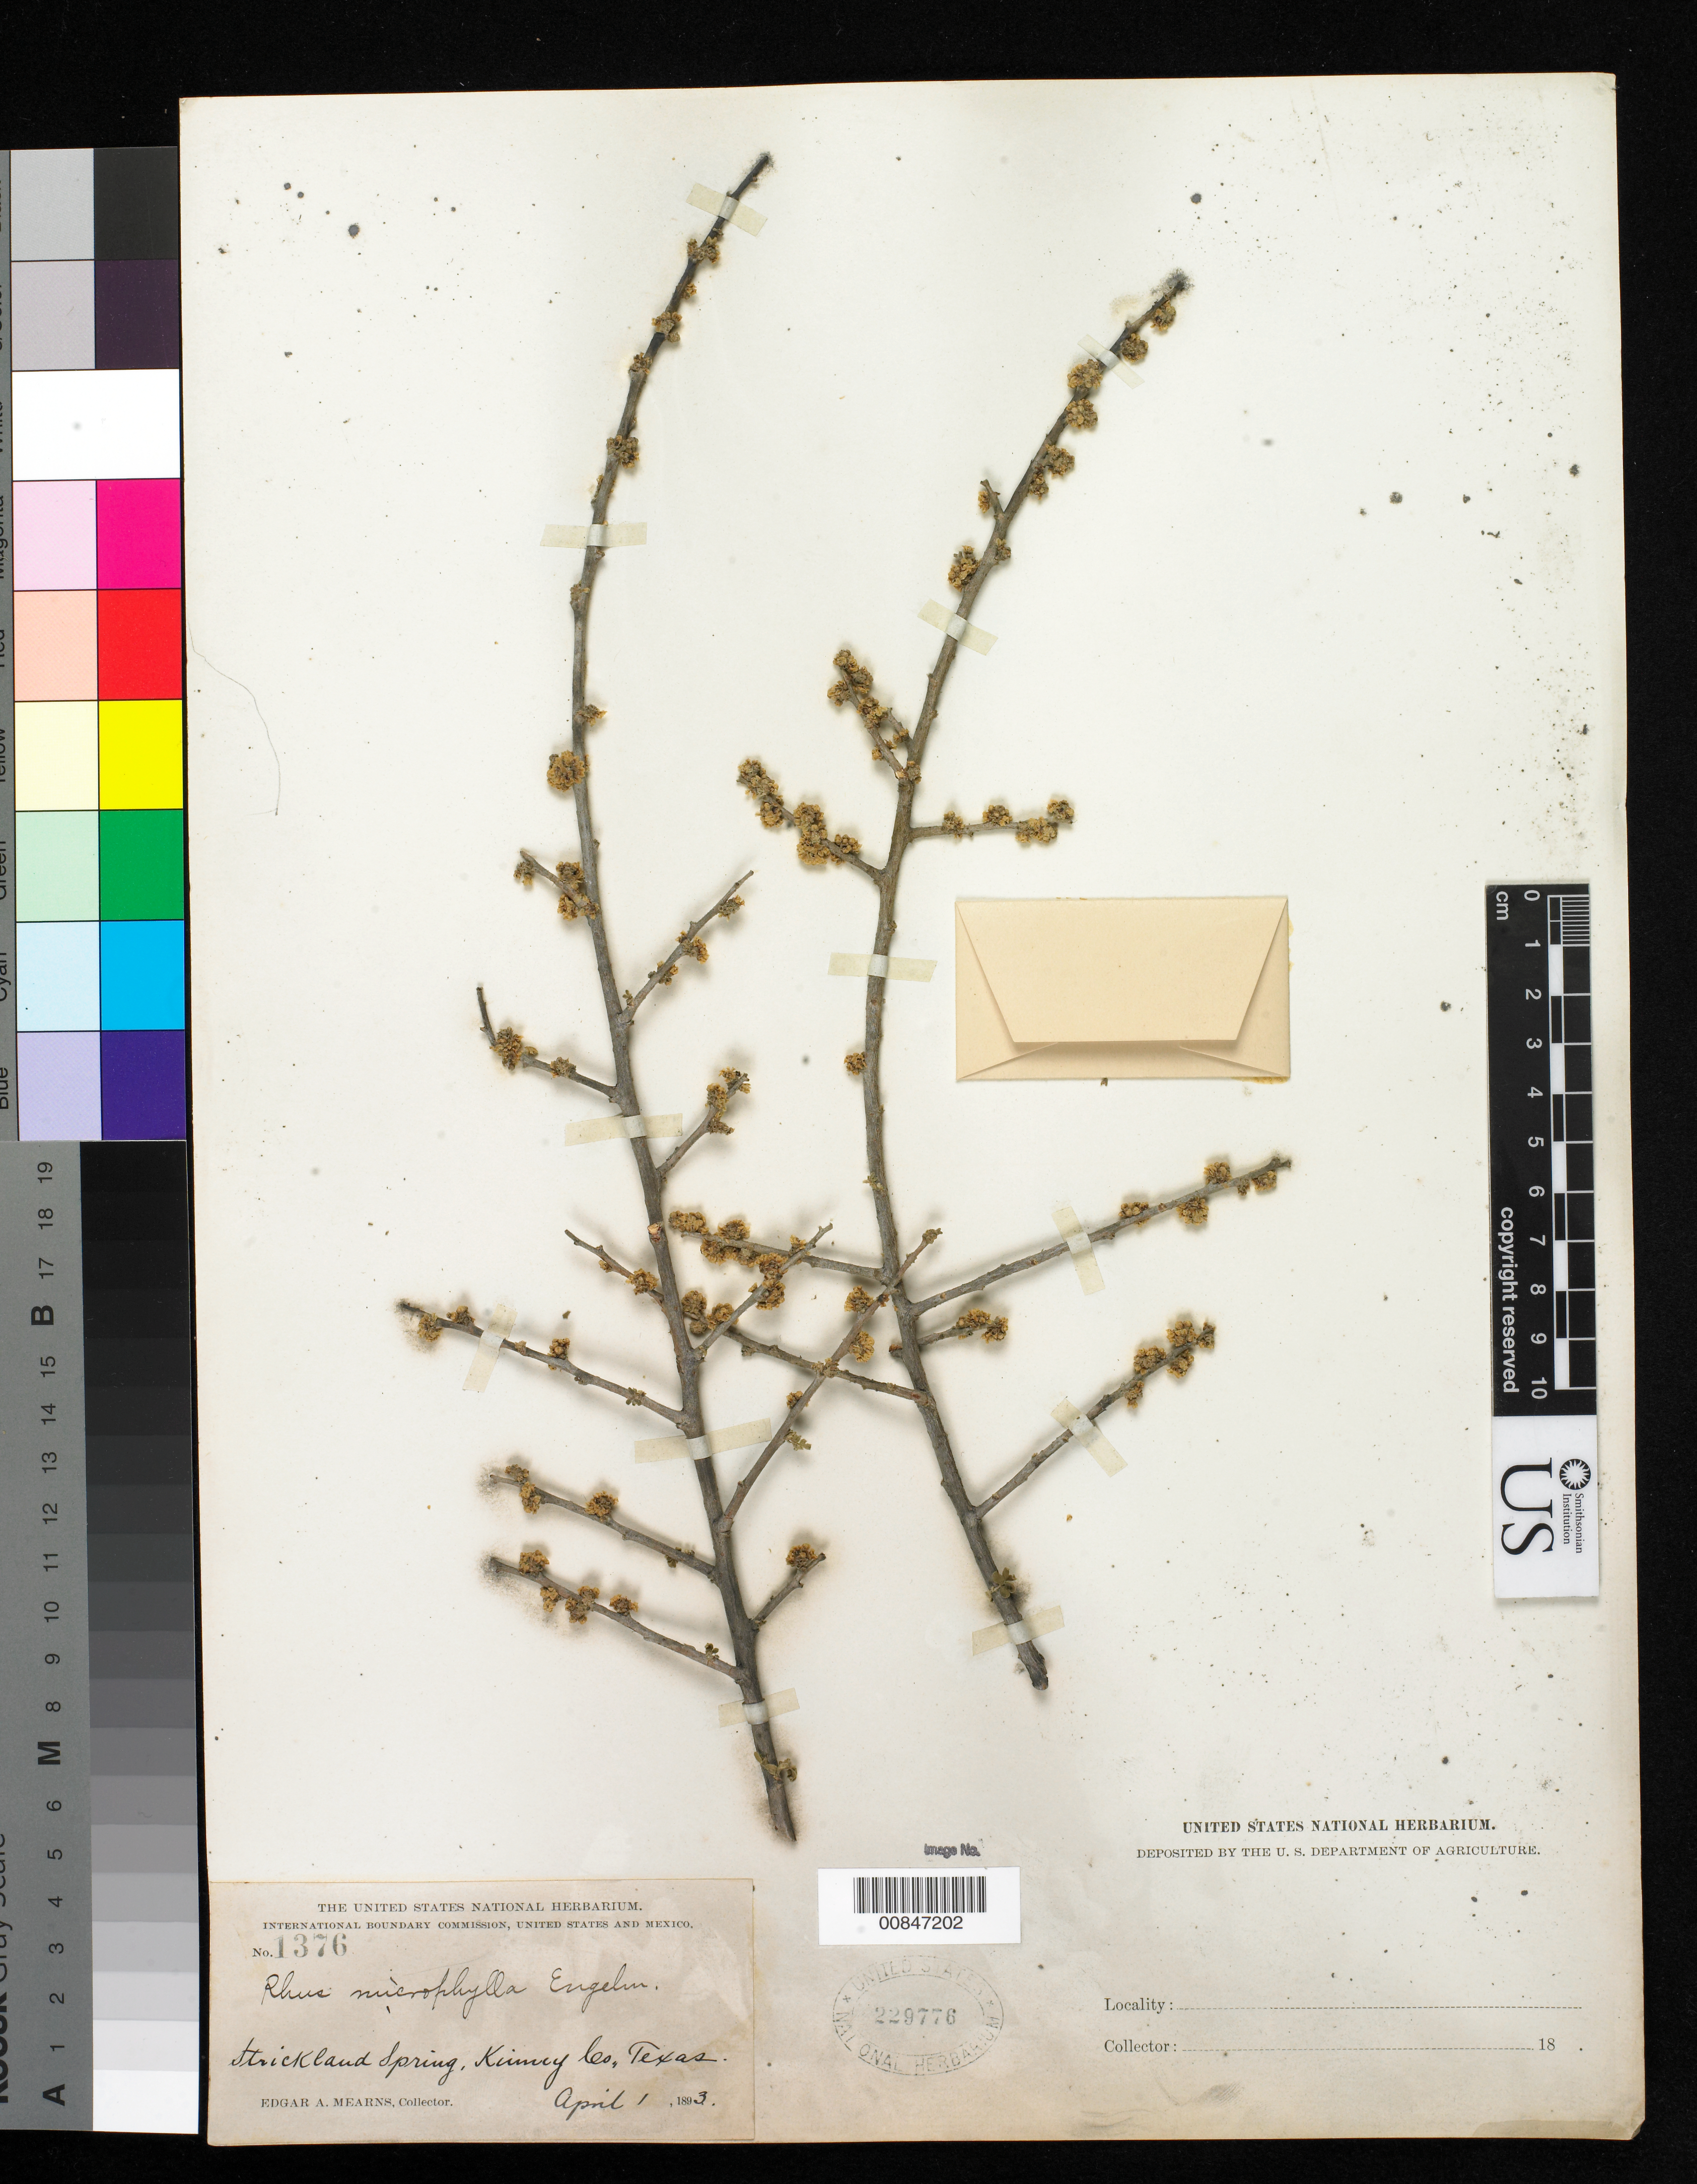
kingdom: Plantae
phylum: Tracheophyta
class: Magnoliopsida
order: Sapindales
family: Anacardiaceae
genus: Rhus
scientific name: Rhus microphylla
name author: Engelm.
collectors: E. A. Mearns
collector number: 1376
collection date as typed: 01 Apr 1893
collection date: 1893-04-01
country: United States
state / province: Texas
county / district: Kinney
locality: Strickland Spring, Kinney County, Texas.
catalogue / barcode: US 229776